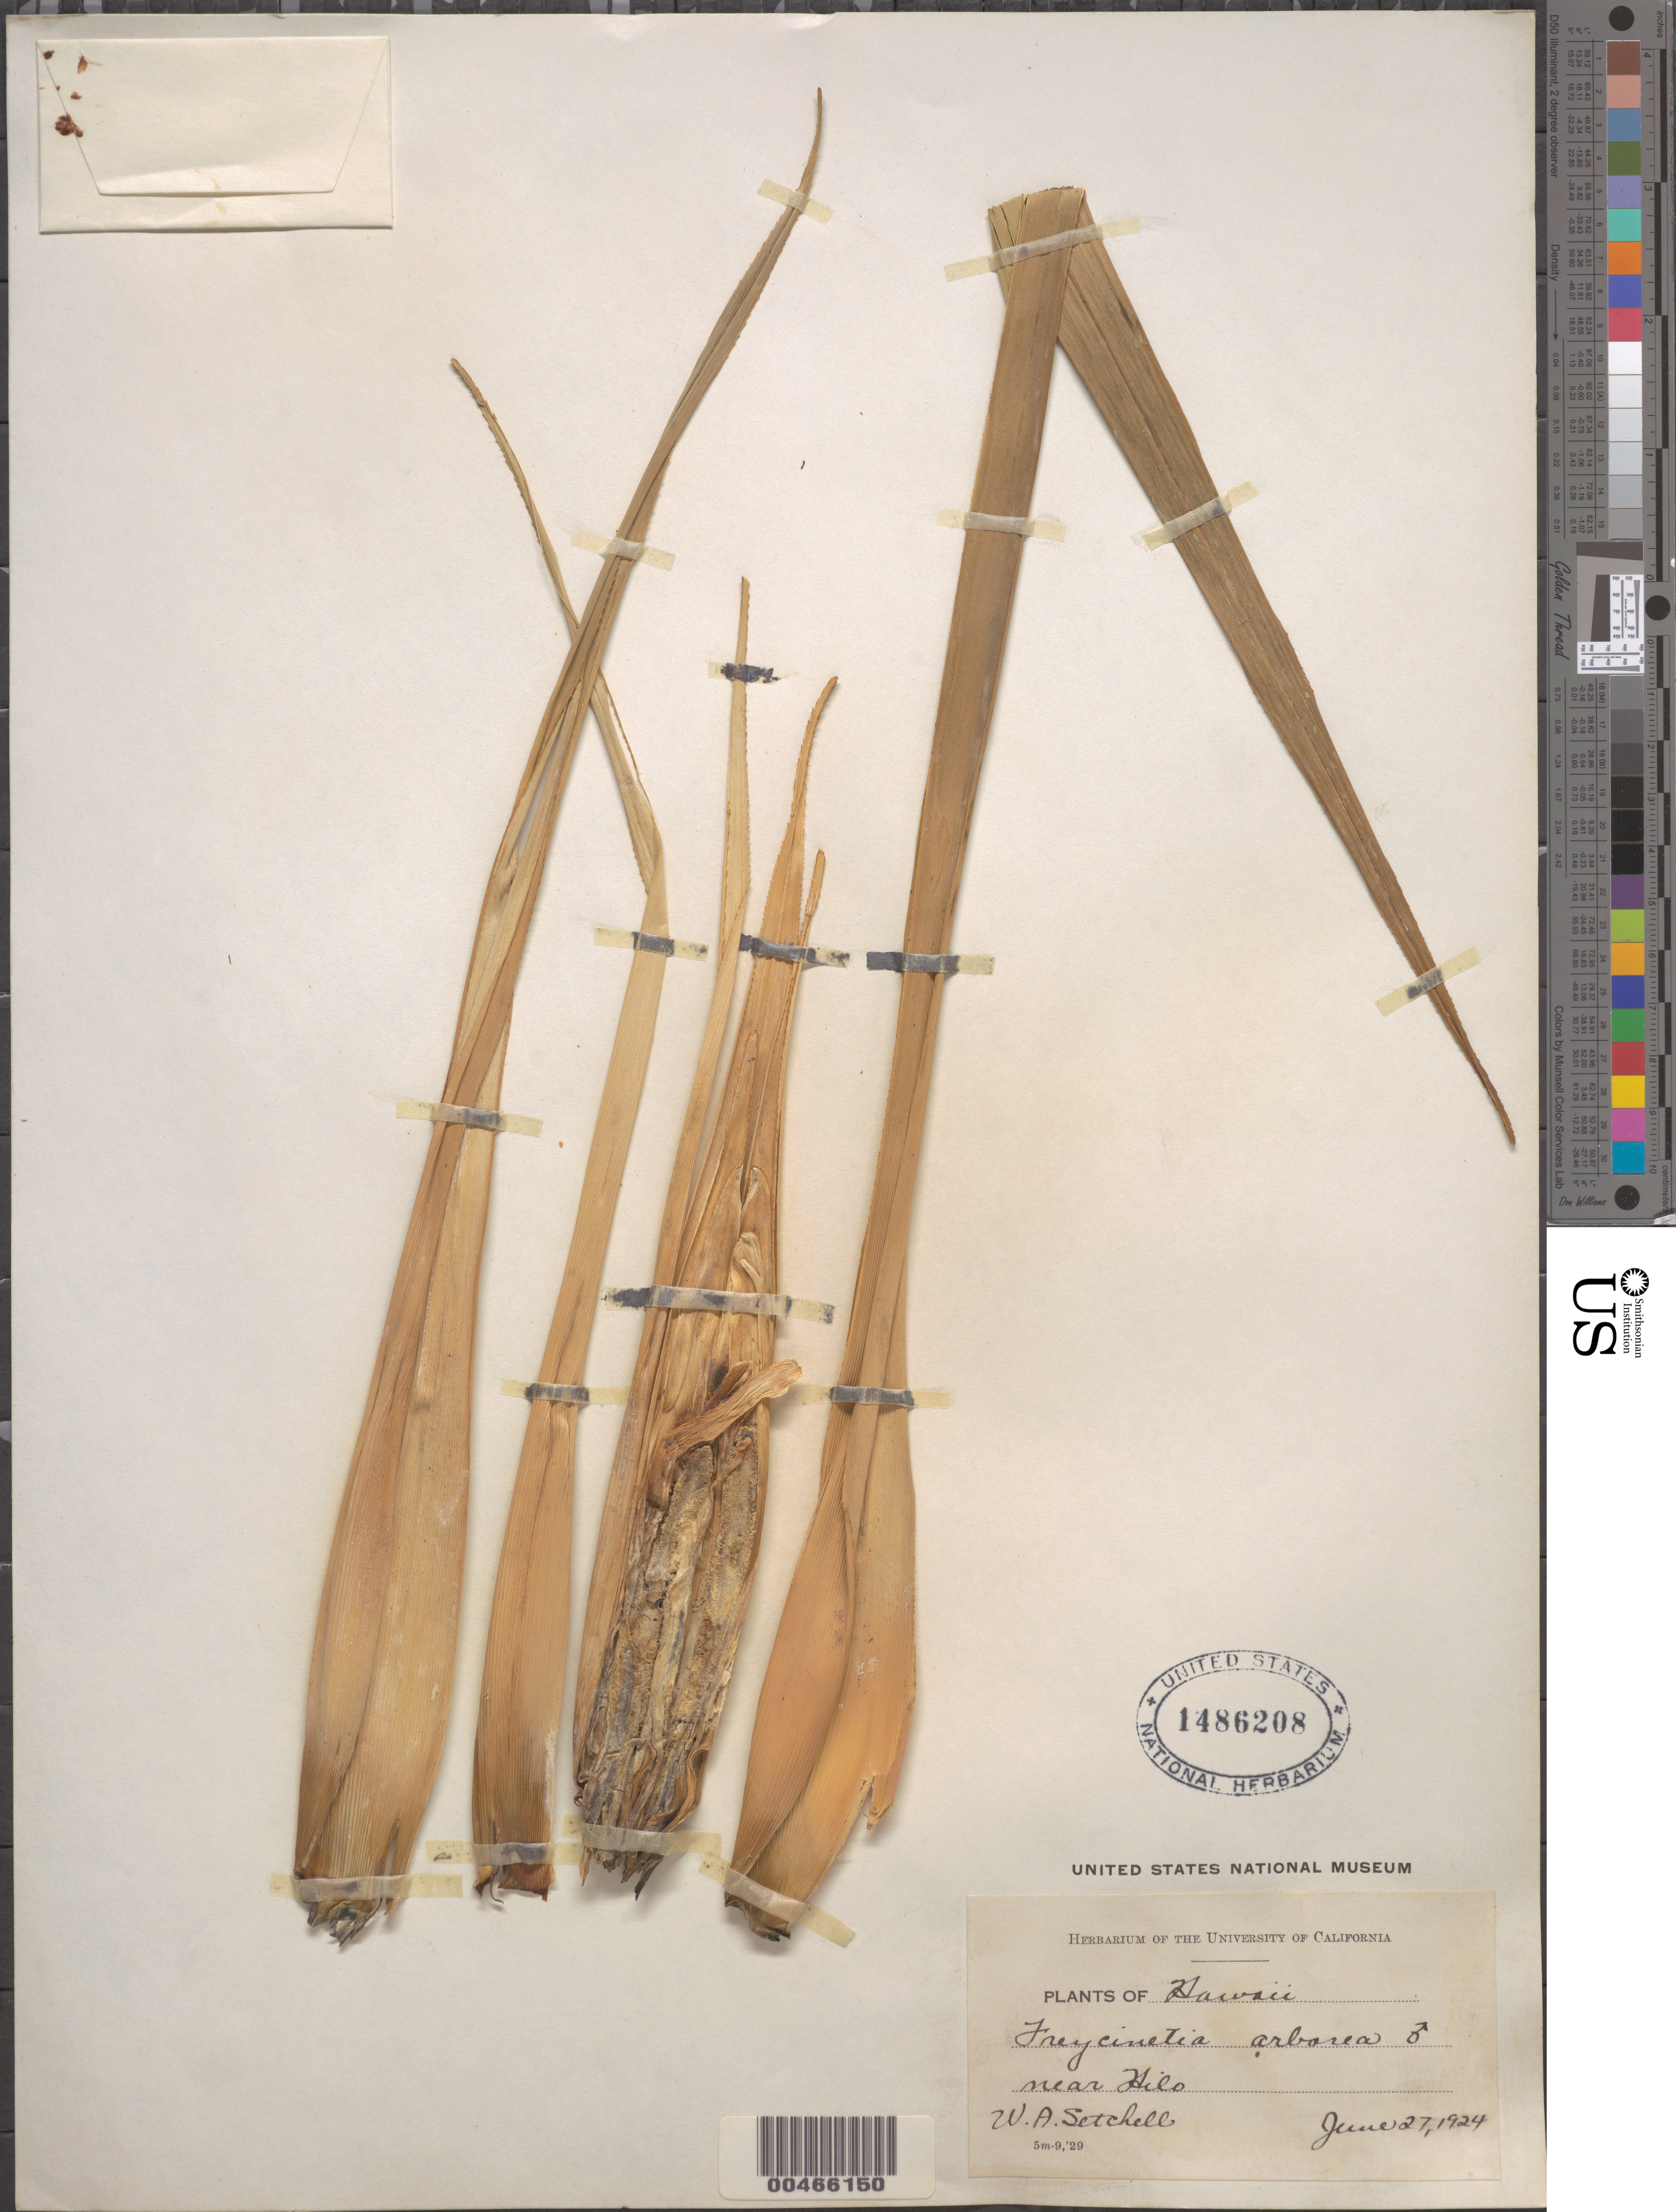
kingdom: Plantae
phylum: Tracheophyta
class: Liliopsida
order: Pandanales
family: Pandanaceae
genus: Freycinetia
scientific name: Freycinetia arborea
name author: Gaudich.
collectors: W. Setchell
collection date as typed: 27 Jun 1924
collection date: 1924-06-27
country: United States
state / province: Hawaii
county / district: Hawaii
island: Hawaii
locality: near Hilo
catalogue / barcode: US 1486208